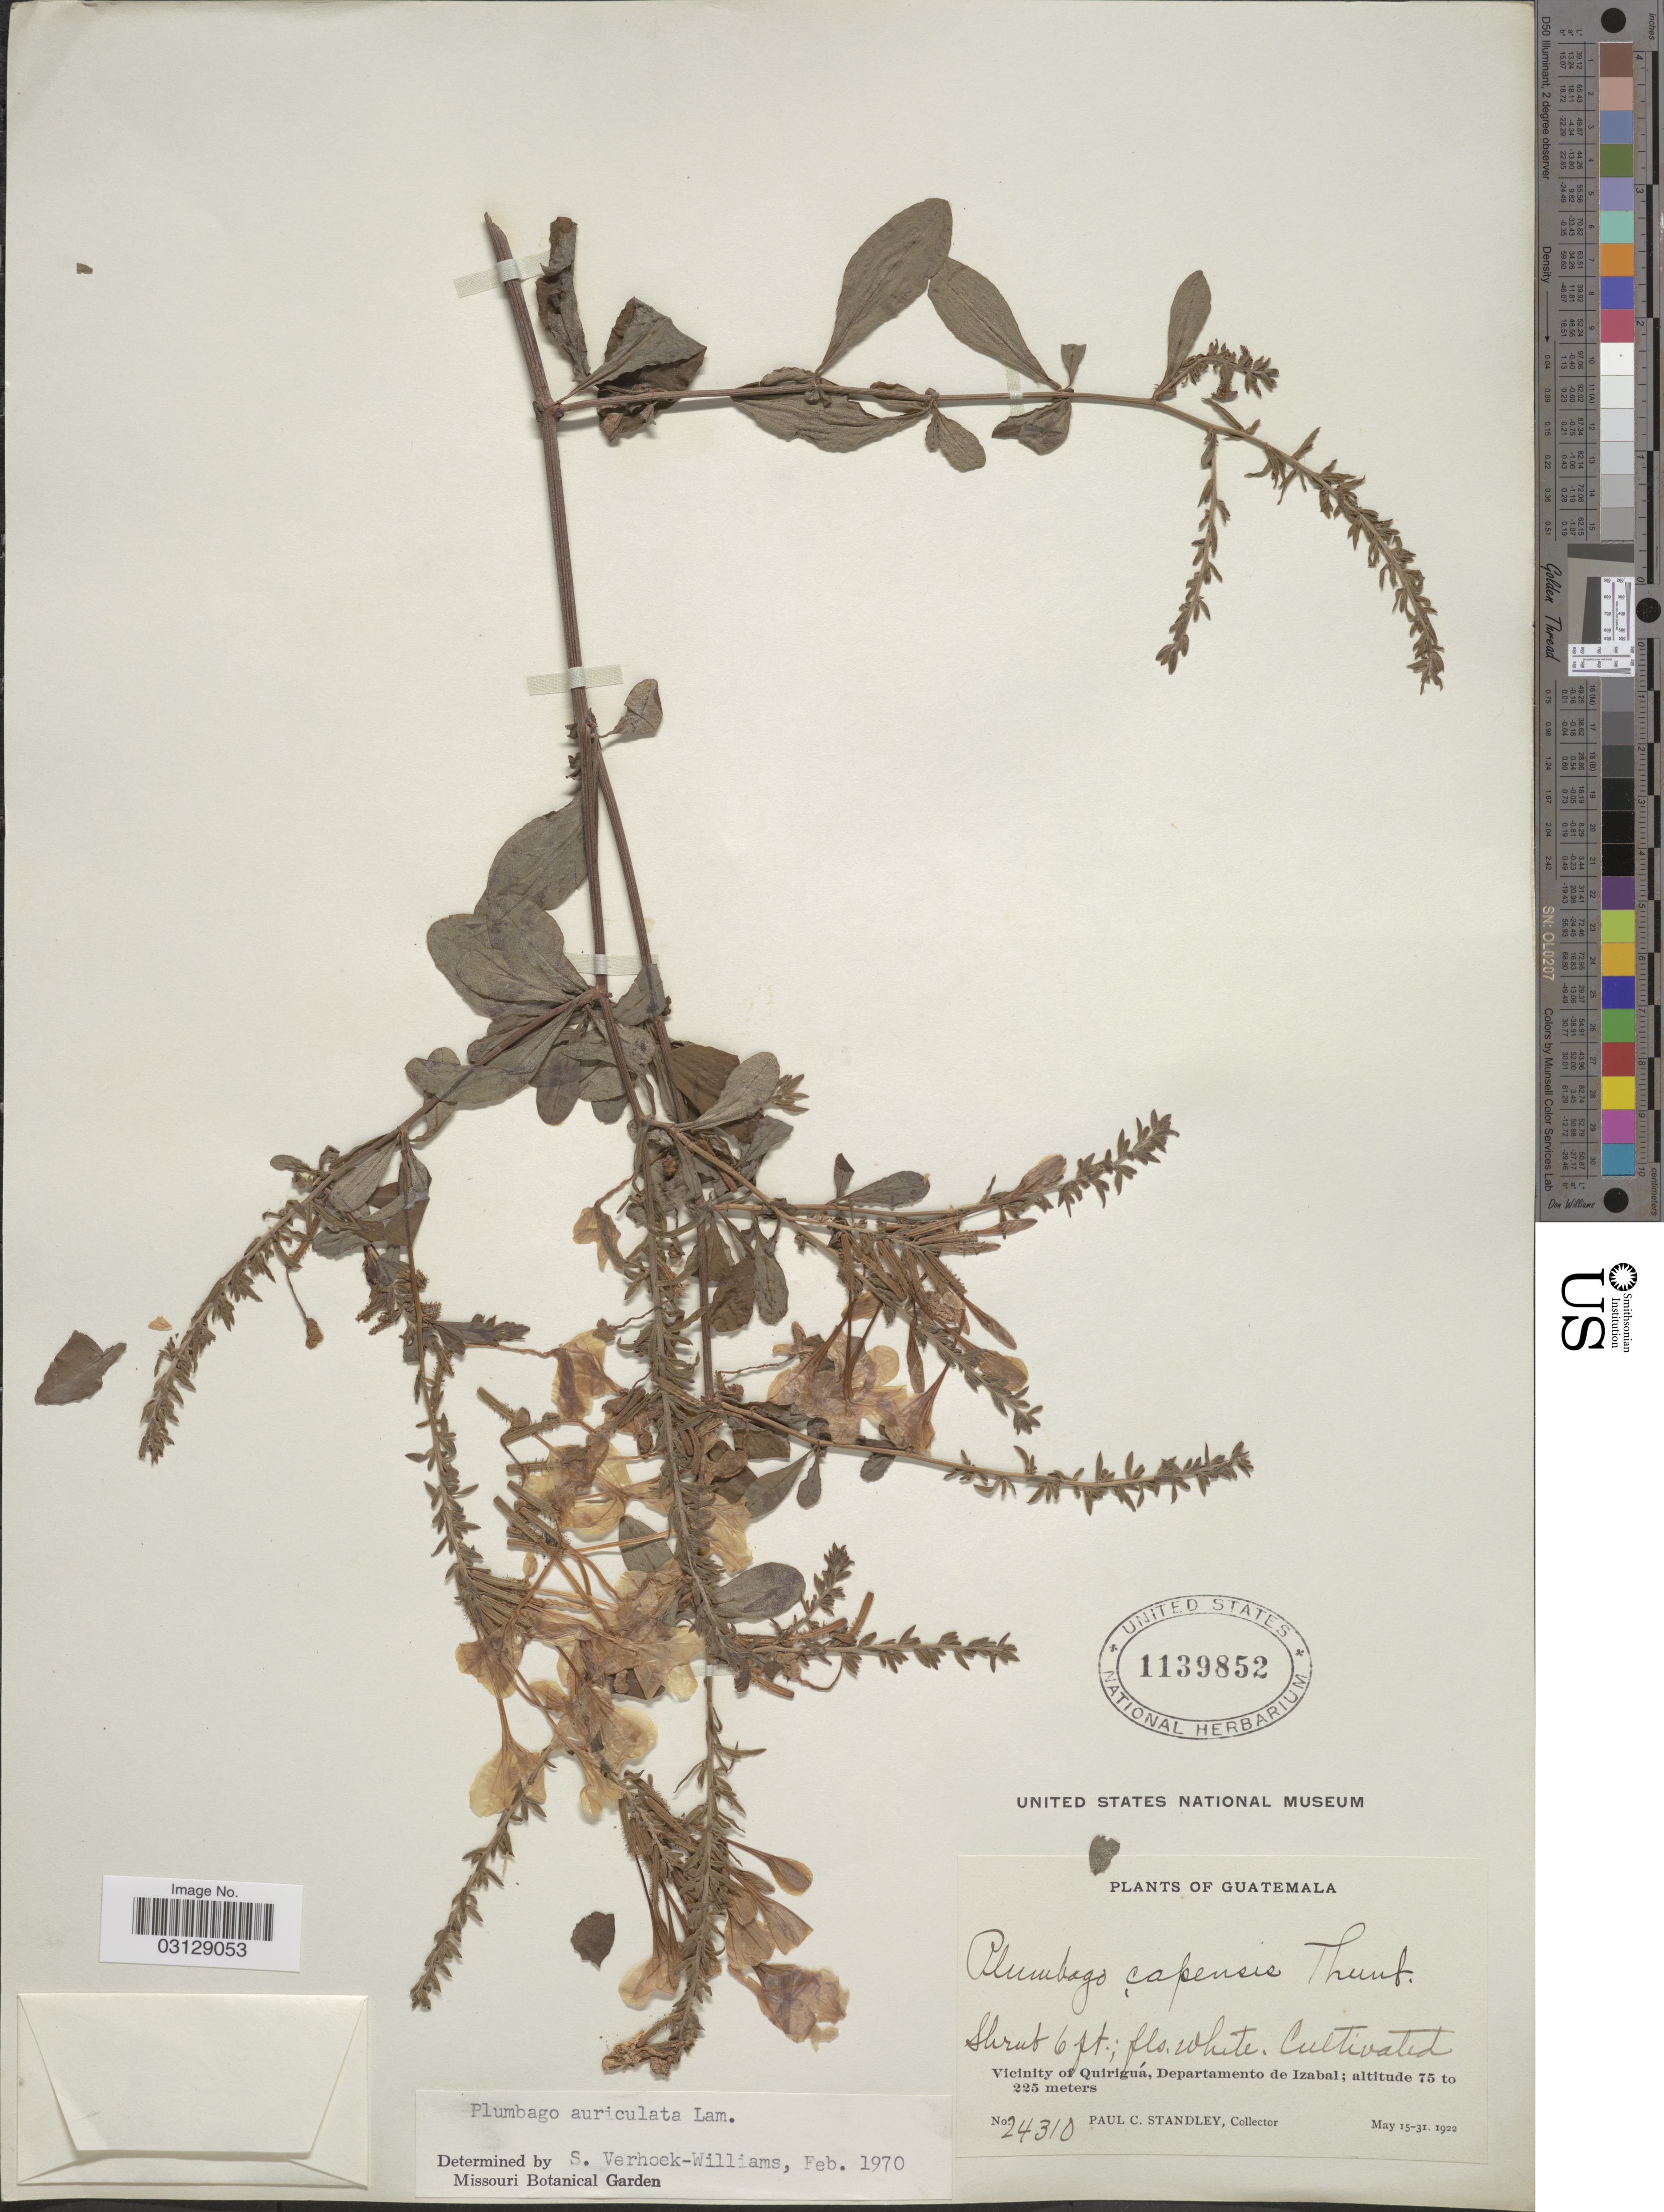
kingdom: Plantae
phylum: Tracheophyta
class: Magnoliopsida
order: Caryophyllales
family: Plumbaginaceae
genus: Plumbago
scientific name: Plumbago auriculata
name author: Lam.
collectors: P. C. Standley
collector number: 24310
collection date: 1922-05-15/1922-05-31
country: Guatemala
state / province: Izabal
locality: Vicinity of Quiriguá, Departamento de Izabal.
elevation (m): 75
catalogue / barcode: US 1139852